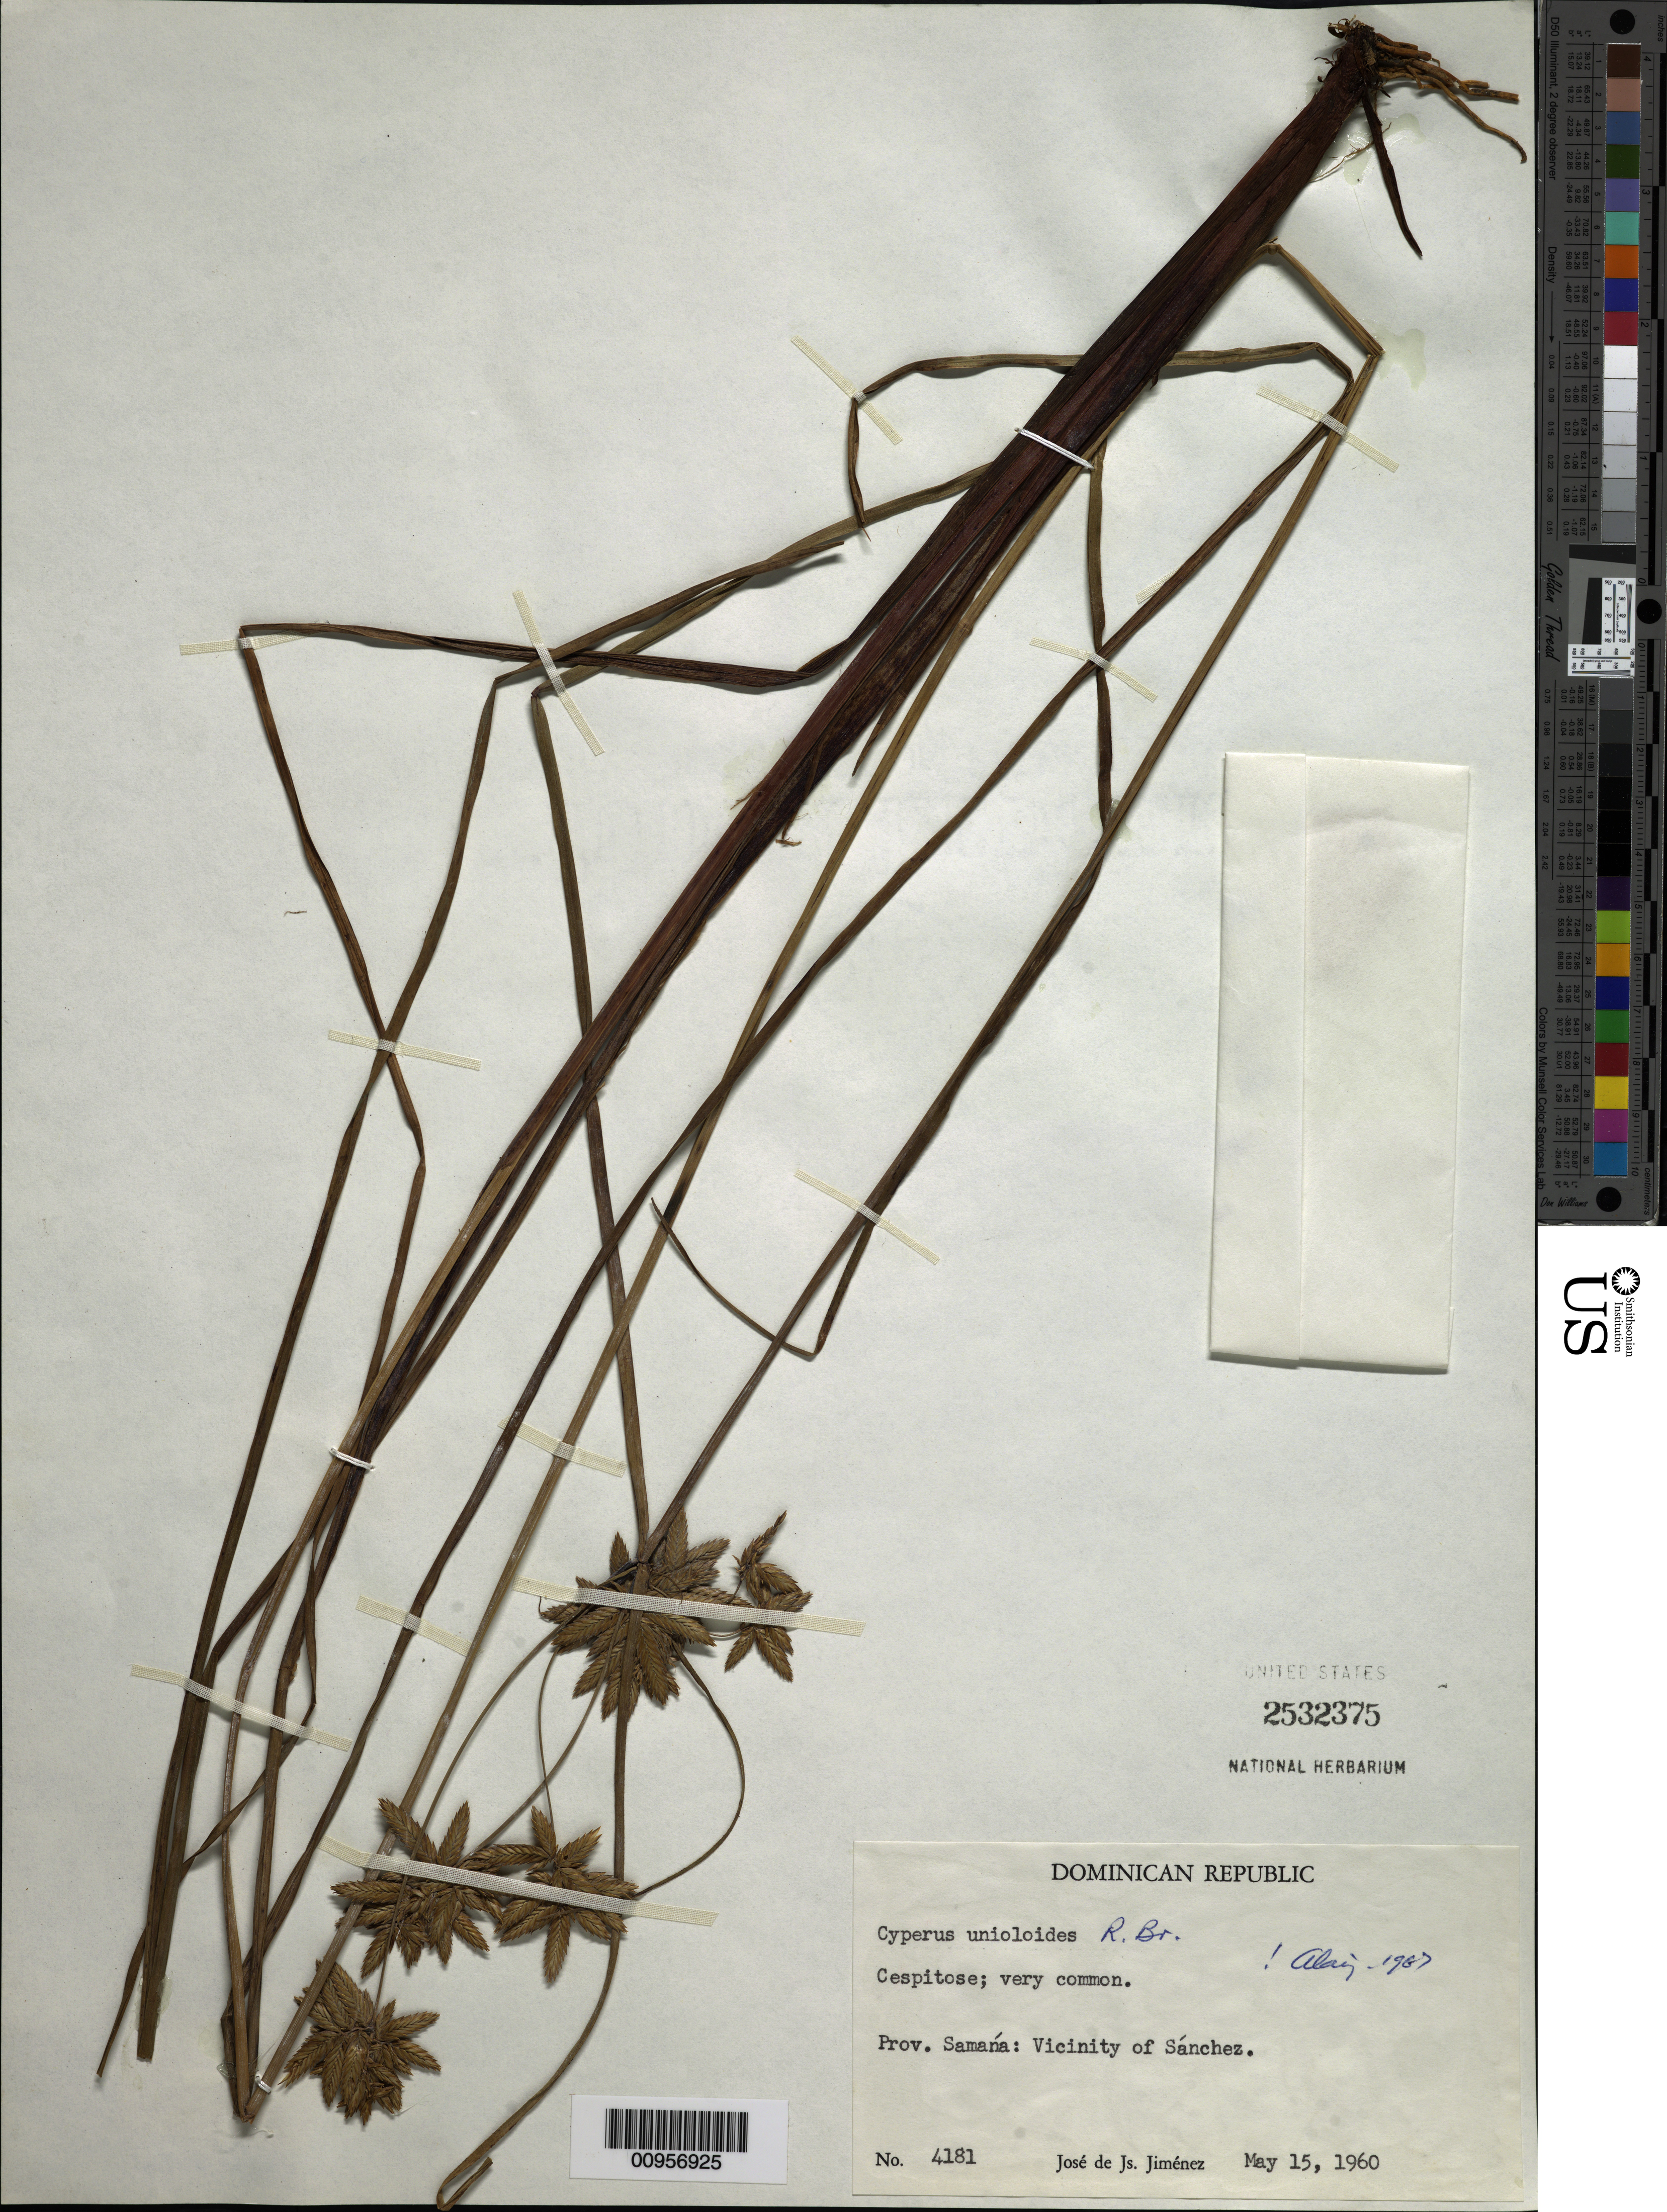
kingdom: Plantae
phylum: Tracheophyta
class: Liliopsida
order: Poales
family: Cyperaceae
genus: Cyperus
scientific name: Cyperus unioloides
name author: R. Br.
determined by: Liogier, Alain H.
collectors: J. J. Jiménez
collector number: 4181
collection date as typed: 15 May 1960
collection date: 1960-05-15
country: Dominican Republic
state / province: Samaná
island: Hispaniola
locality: Vicinity of Sánchez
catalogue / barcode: US 2532375